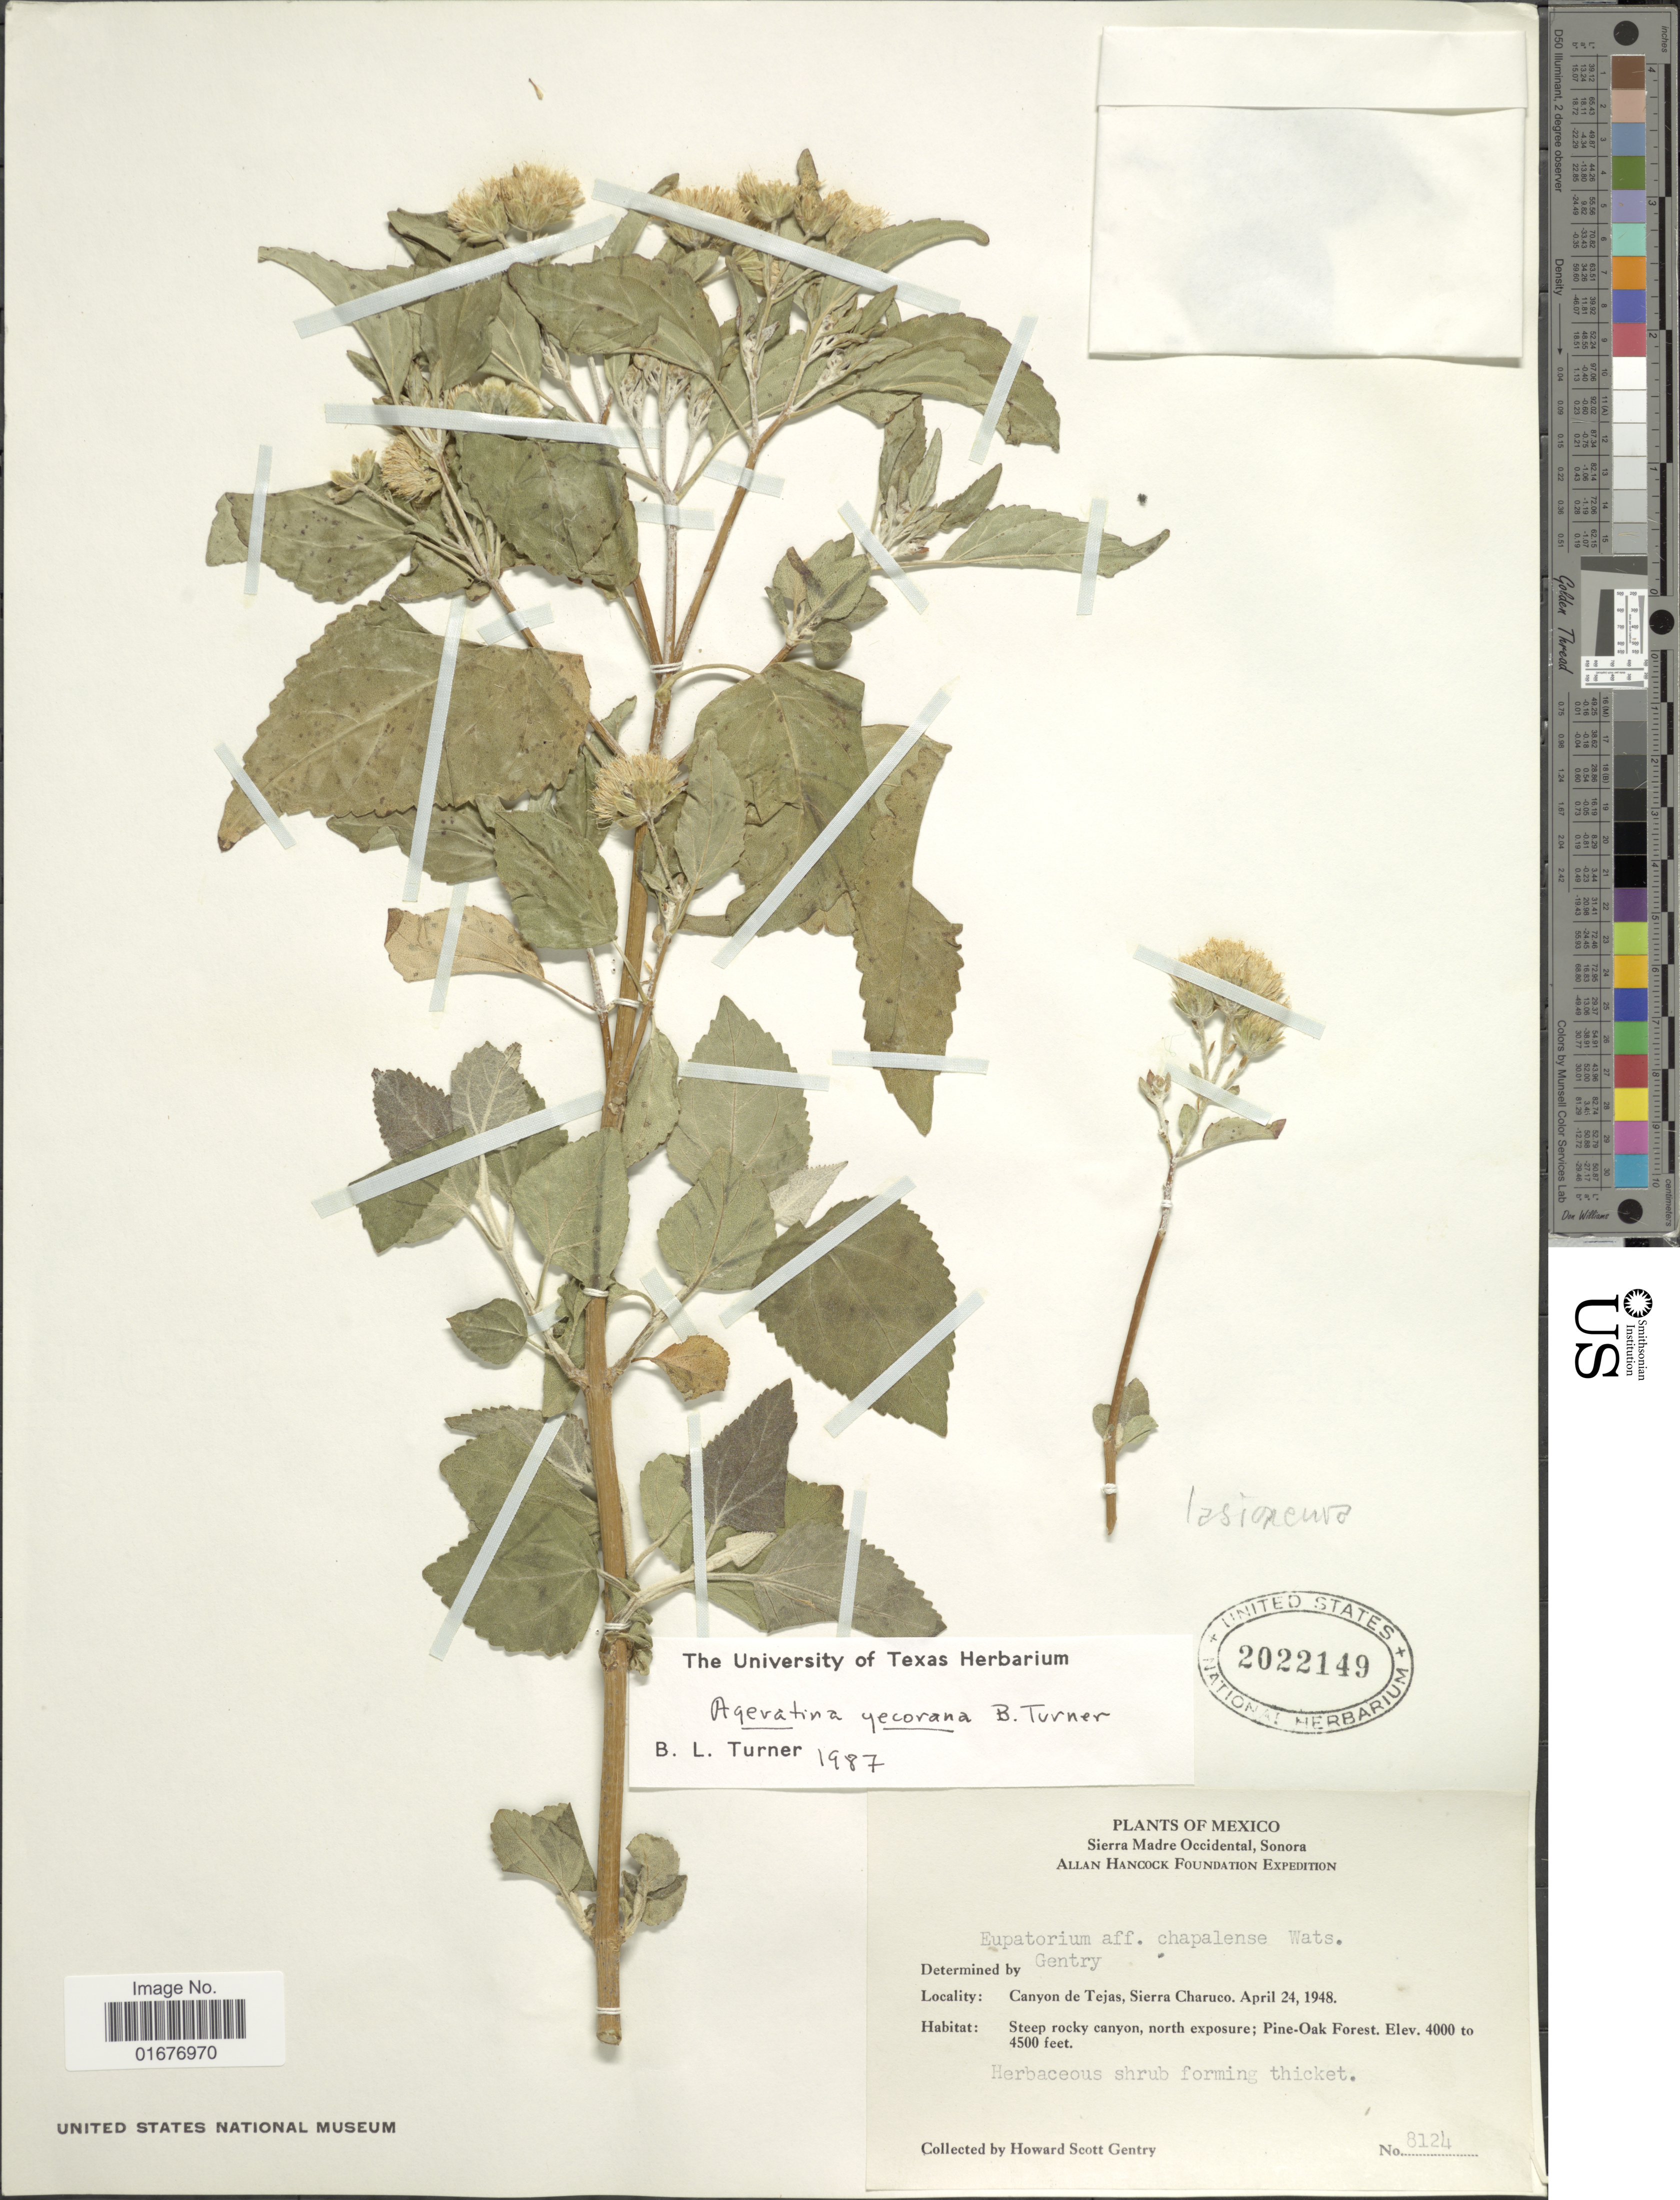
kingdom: Plantae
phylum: Tracheophyta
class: Magnoliopsida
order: Asterales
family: Asteraceae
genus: Ageratina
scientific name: Ageratina yecovana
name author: B.L. Turner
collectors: H. S. Gentry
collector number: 8124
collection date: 1948-04-24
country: Mexico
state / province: Sonora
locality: Sierra Madre Occidental, Canyon de Tejas, Sierra Charuco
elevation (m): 1219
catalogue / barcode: US 2022149